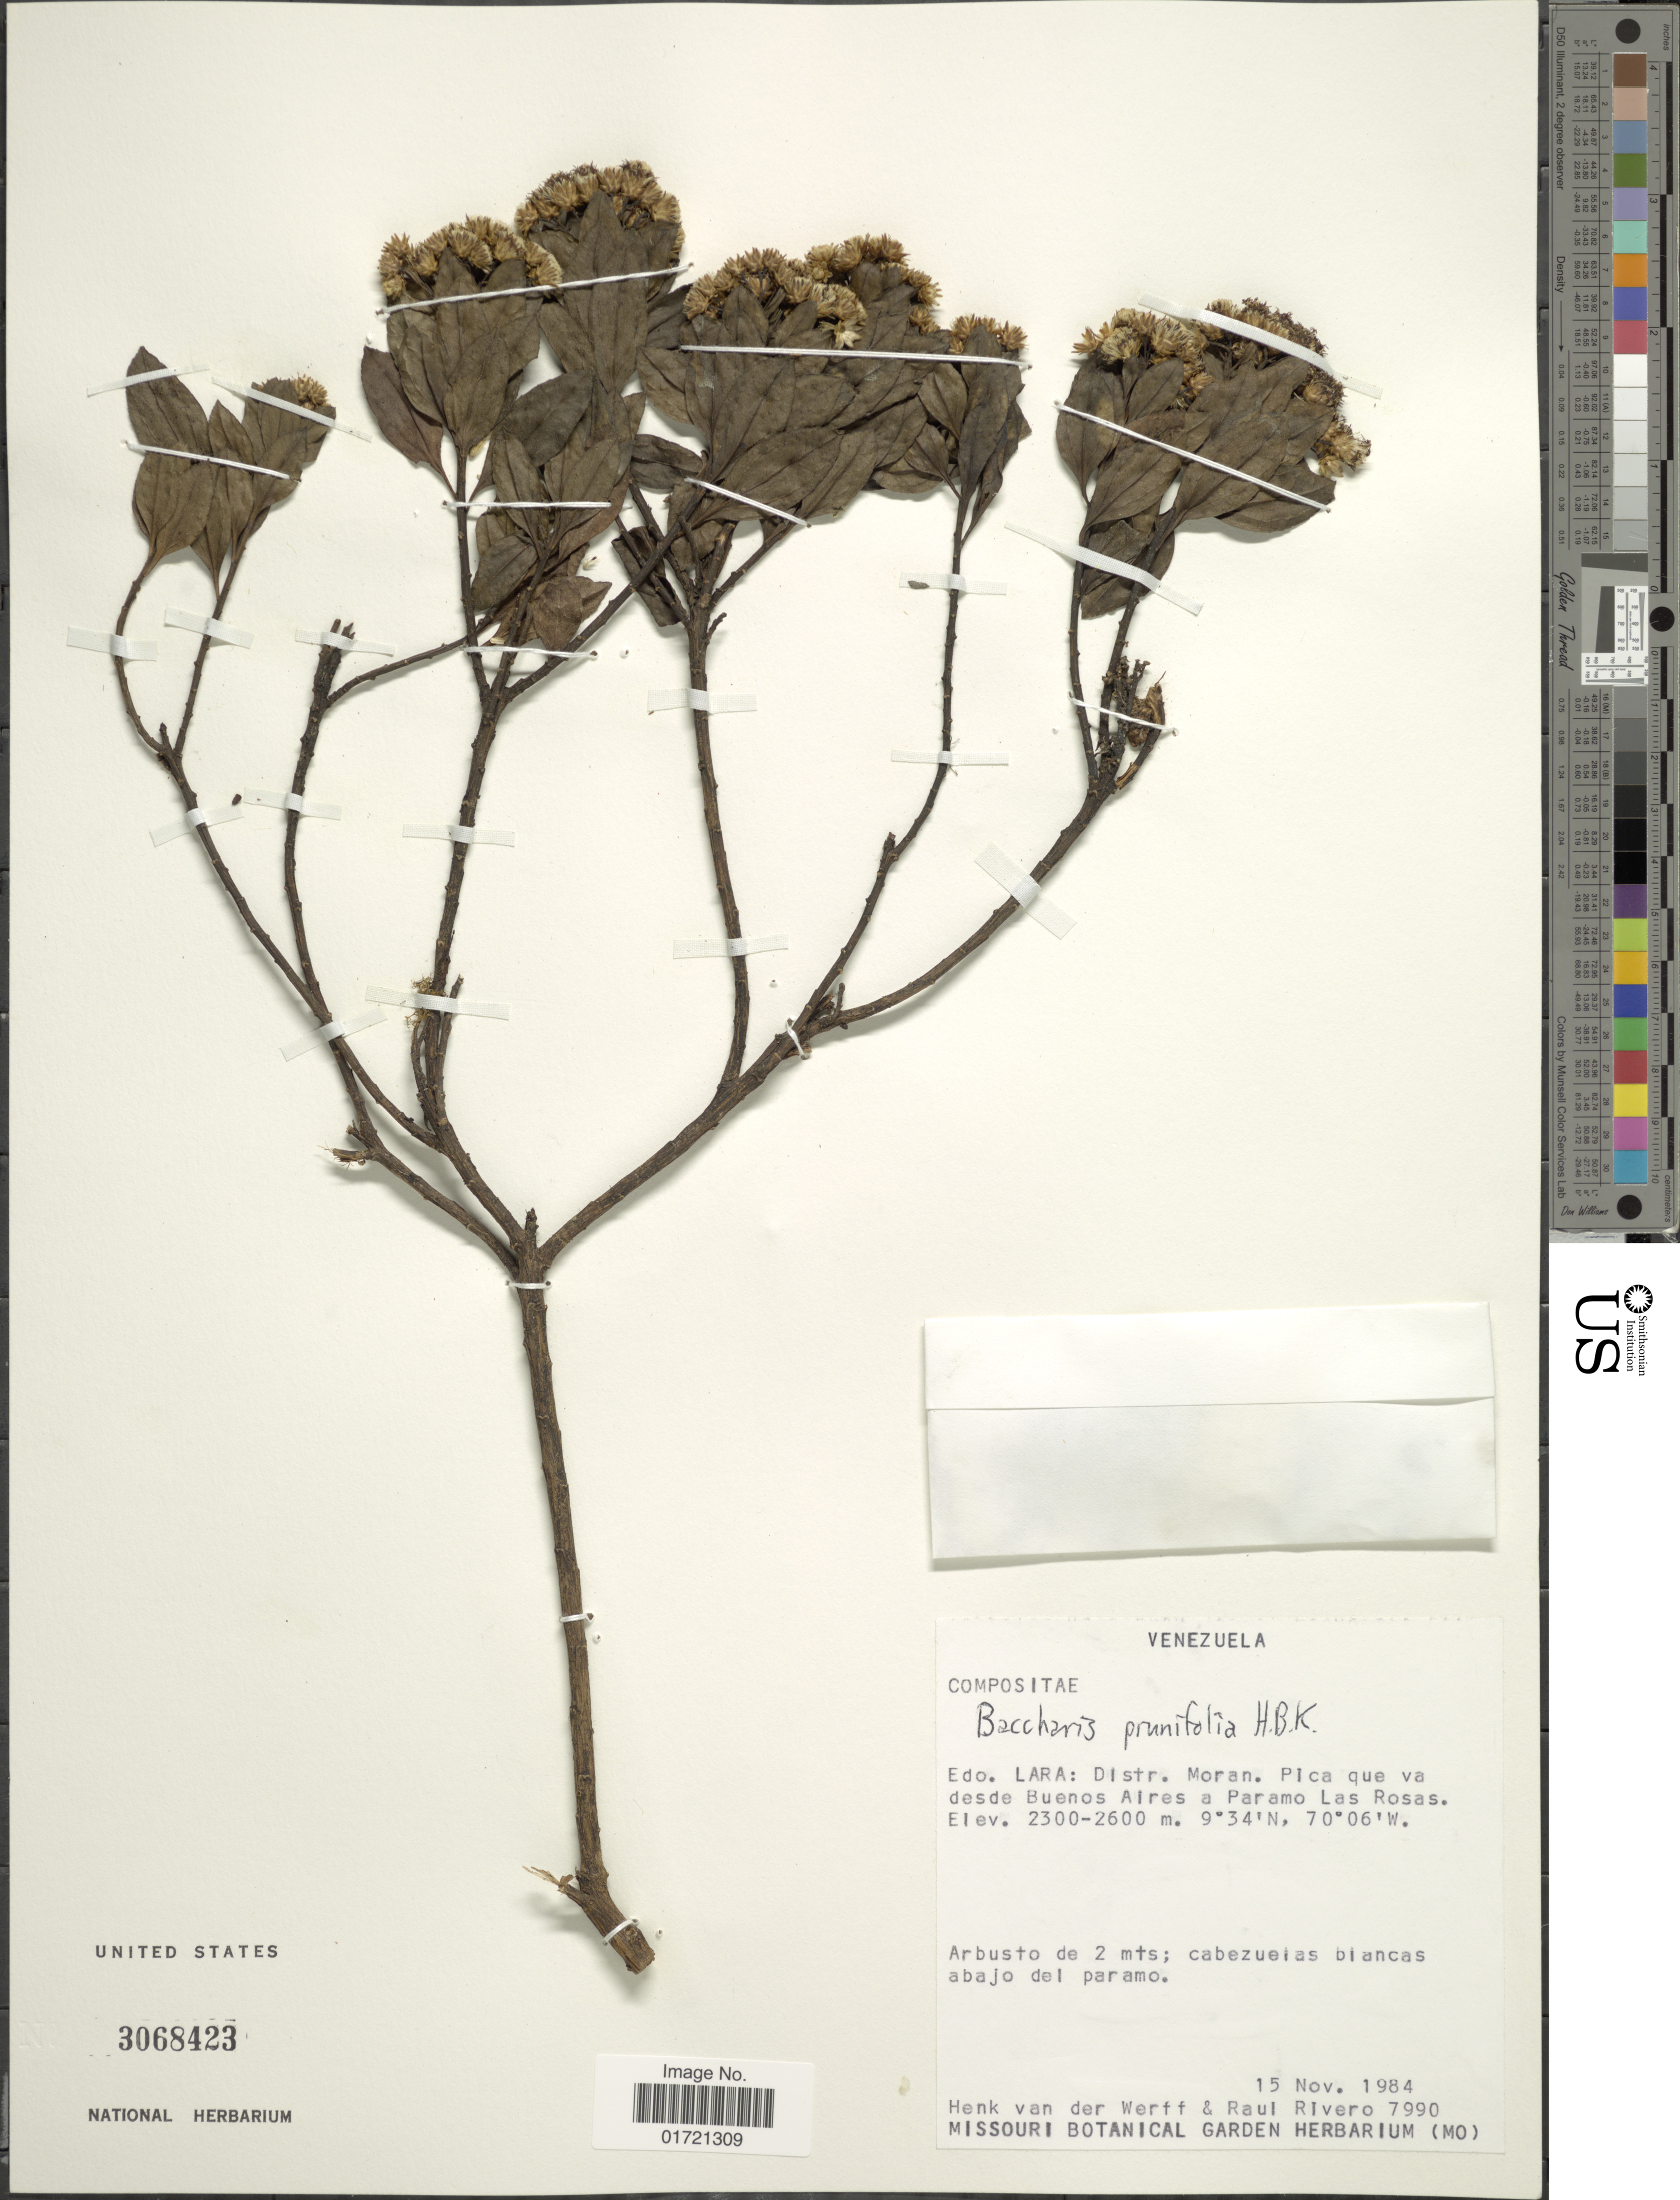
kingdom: Plantae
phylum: Tracheophyta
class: Magnoliopsida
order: Asterales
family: Asteraceae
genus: Baccharis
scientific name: Baccharis prunifolia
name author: Kunth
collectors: H. van der Werff & R. Rivero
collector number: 7990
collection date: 1984-11-15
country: Venezuela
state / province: Lara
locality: Edo. Lara: Distr. Moran. Pica que va desde Buenos Aires a Paramo Las Rosas.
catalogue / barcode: US 3068423